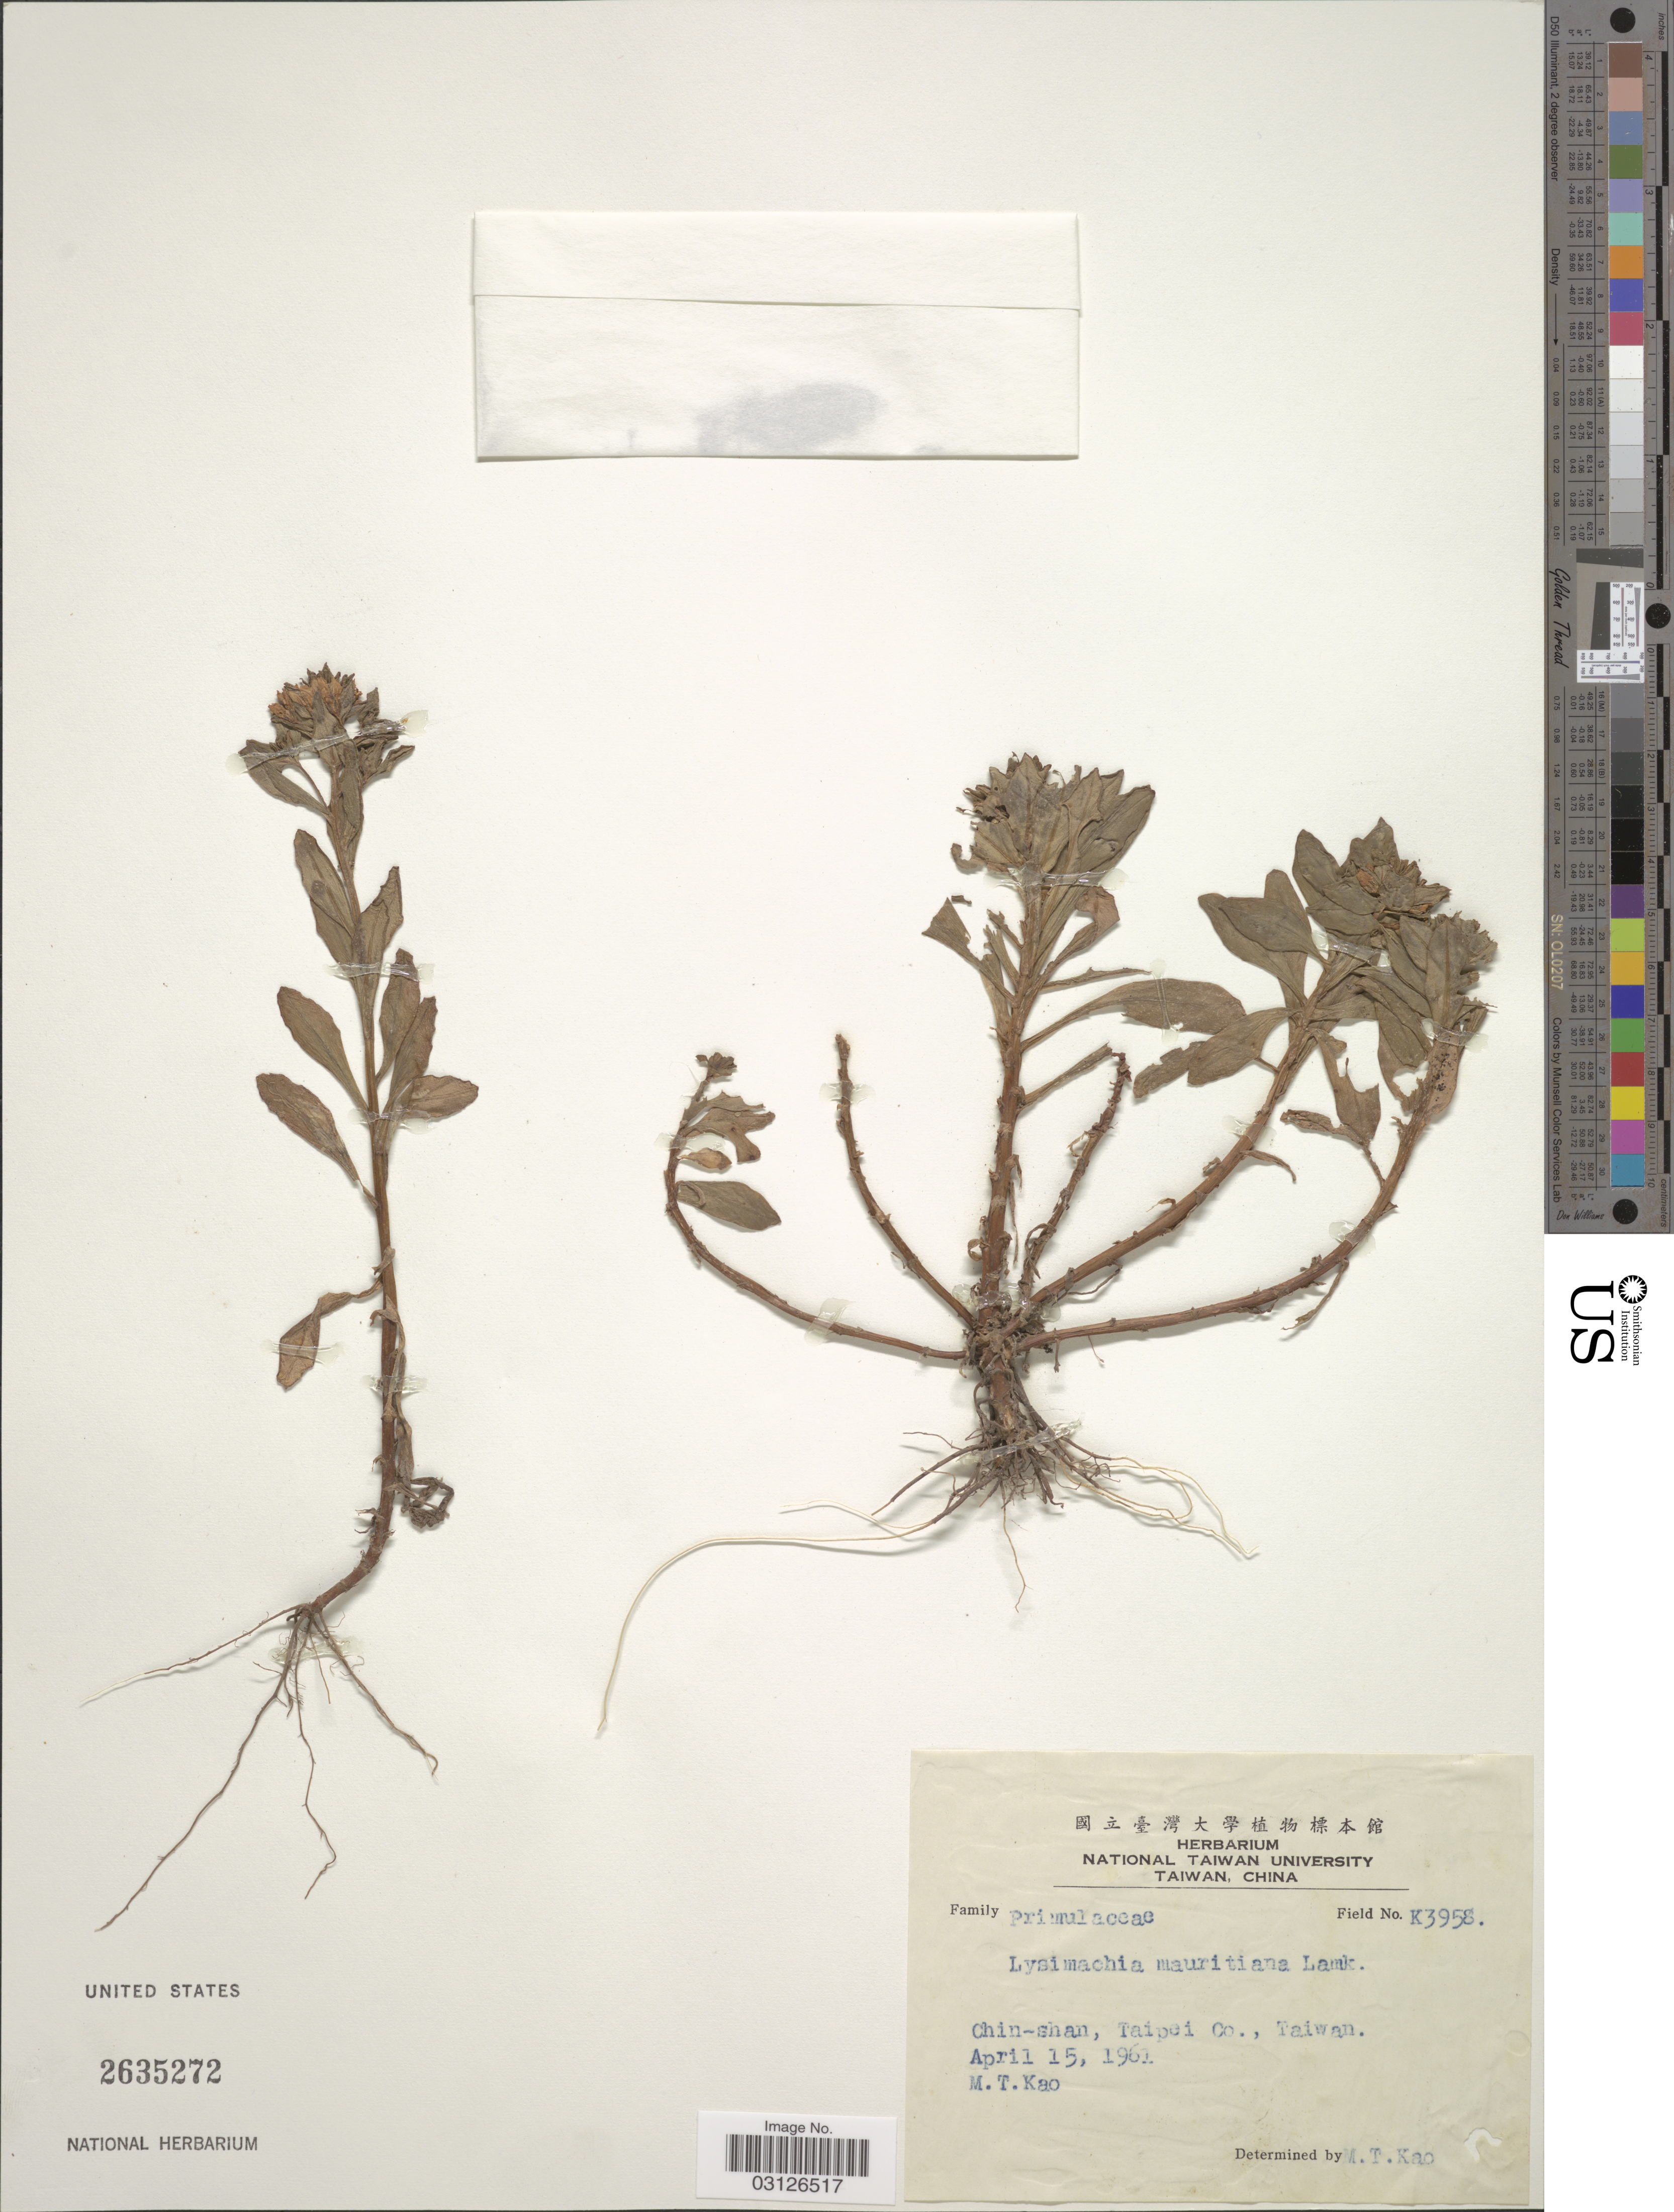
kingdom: Plantae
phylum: Tracheophyta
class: Magnoliopsida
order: Ericales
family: Primulaceae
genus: Lysimachia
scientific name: Lysimachia mauritiana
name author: Lam.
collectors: M. T. Kao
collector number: K3958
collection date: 1961-04-15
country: Taiwan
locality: Chin-shan, Taipei Co.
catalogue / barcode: US 2635272